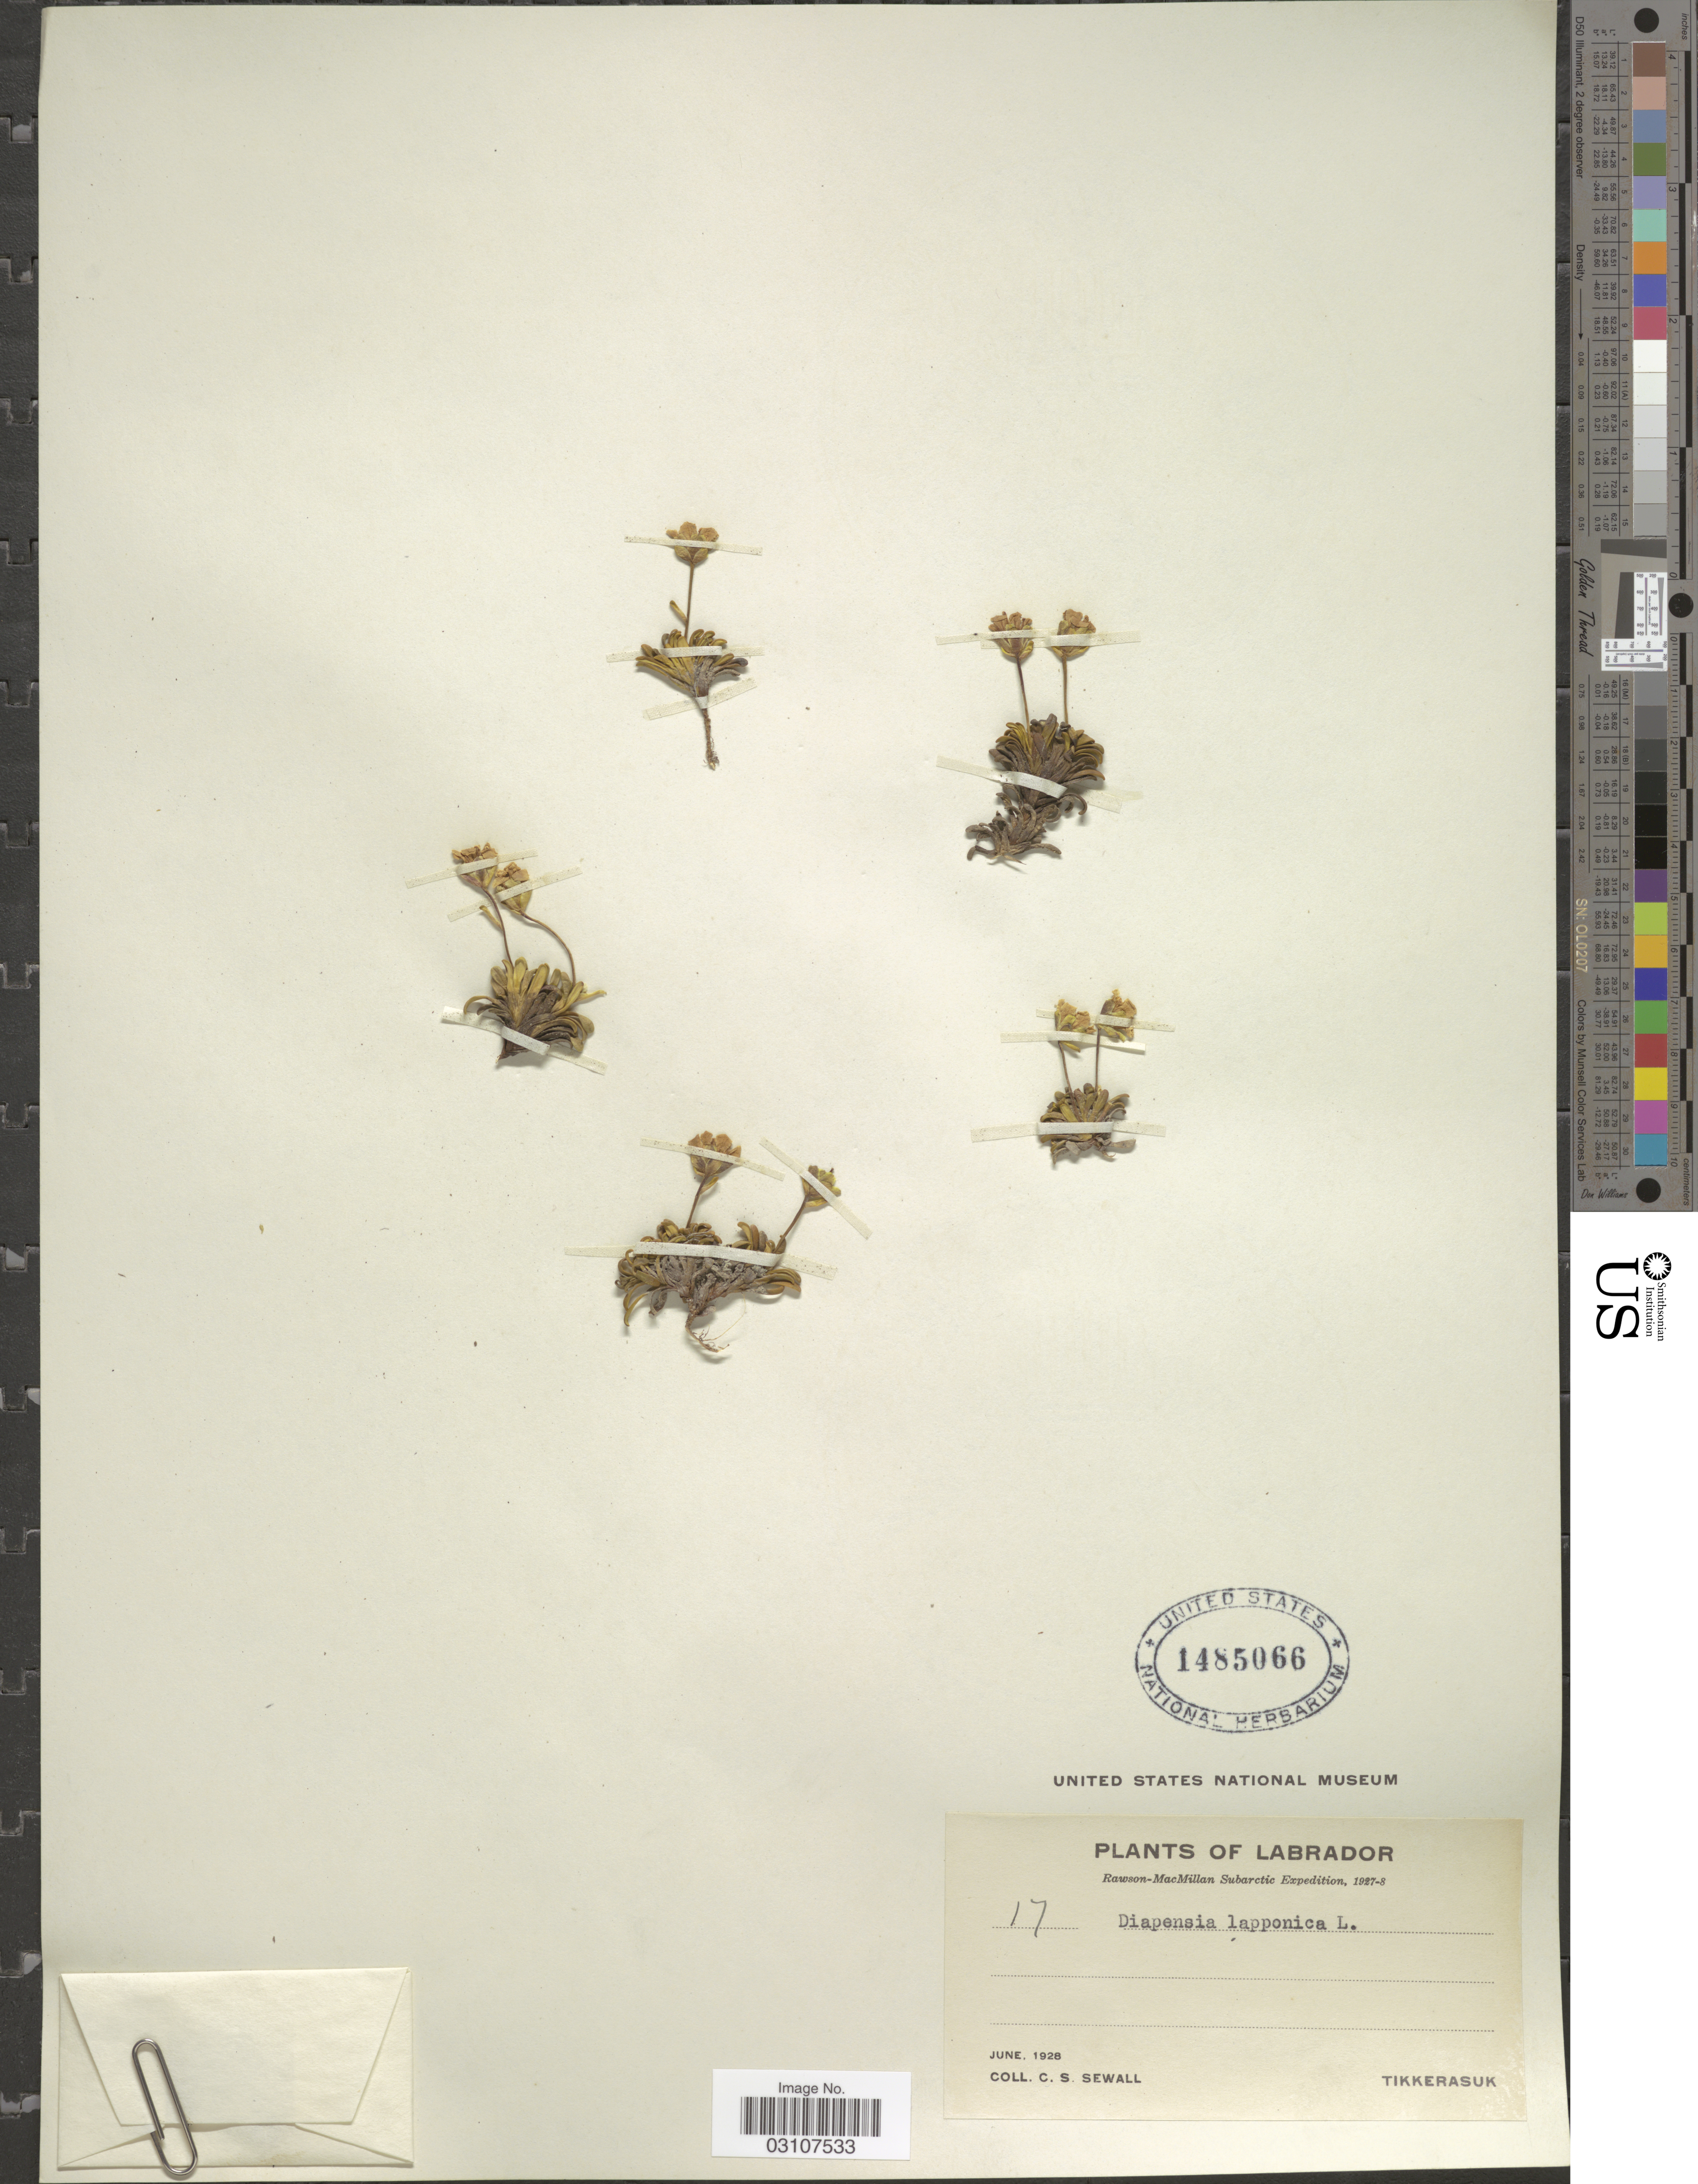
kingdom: Plantae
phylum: Tracheophyta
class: Magnoliopsida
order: Ericales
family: Diapensiaceae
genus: Diapensia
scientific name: Diapensia lapponica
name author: L.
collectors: C. Sewall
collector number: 17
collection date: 1928-06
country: Canada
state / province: Newfoundland and Labrador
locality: Labrador. Tikkerasuk.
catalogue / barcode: US 1485066